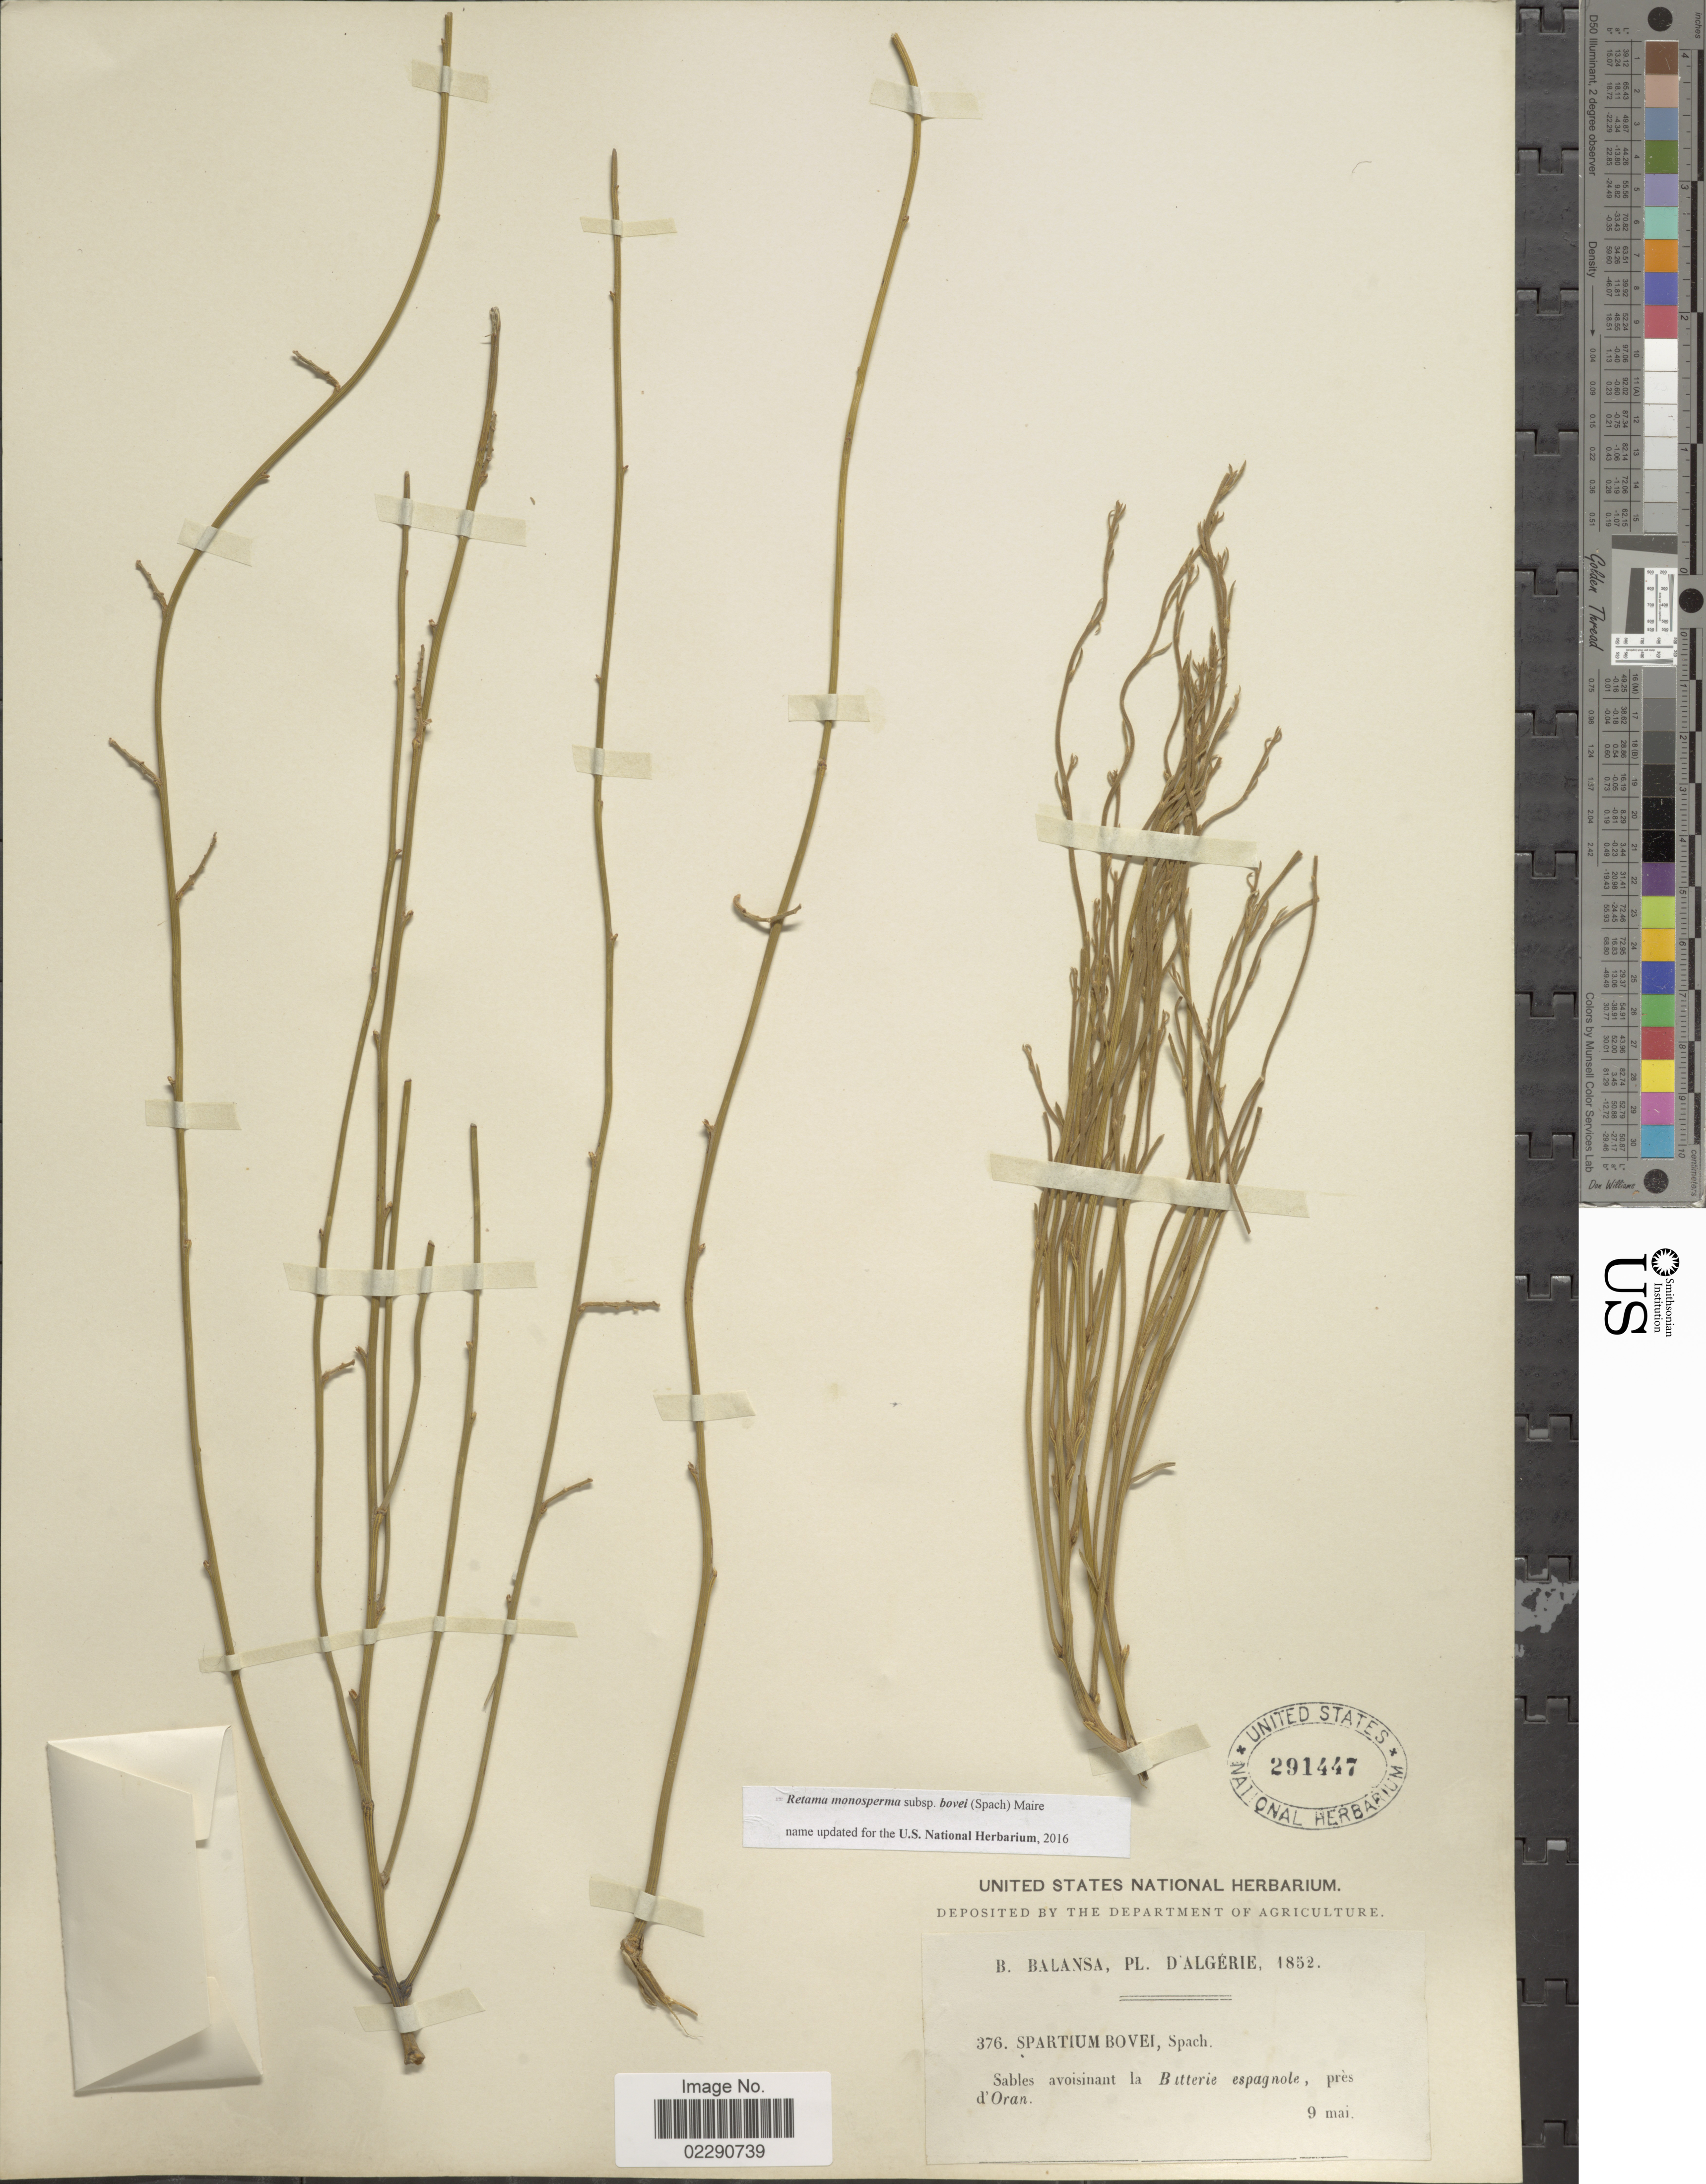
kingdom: Plantae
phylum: Tracheophyta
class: Magnoliopsida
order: Fabales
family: Fabaceae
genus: Retama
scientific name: Retama monosperma subsp. bovei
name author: (Spach) Maire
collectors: B. Balansa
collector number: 376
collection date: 1852-05-09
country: Algeria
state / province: Oran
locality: La Bitterie espagnole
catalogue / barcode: US 291447